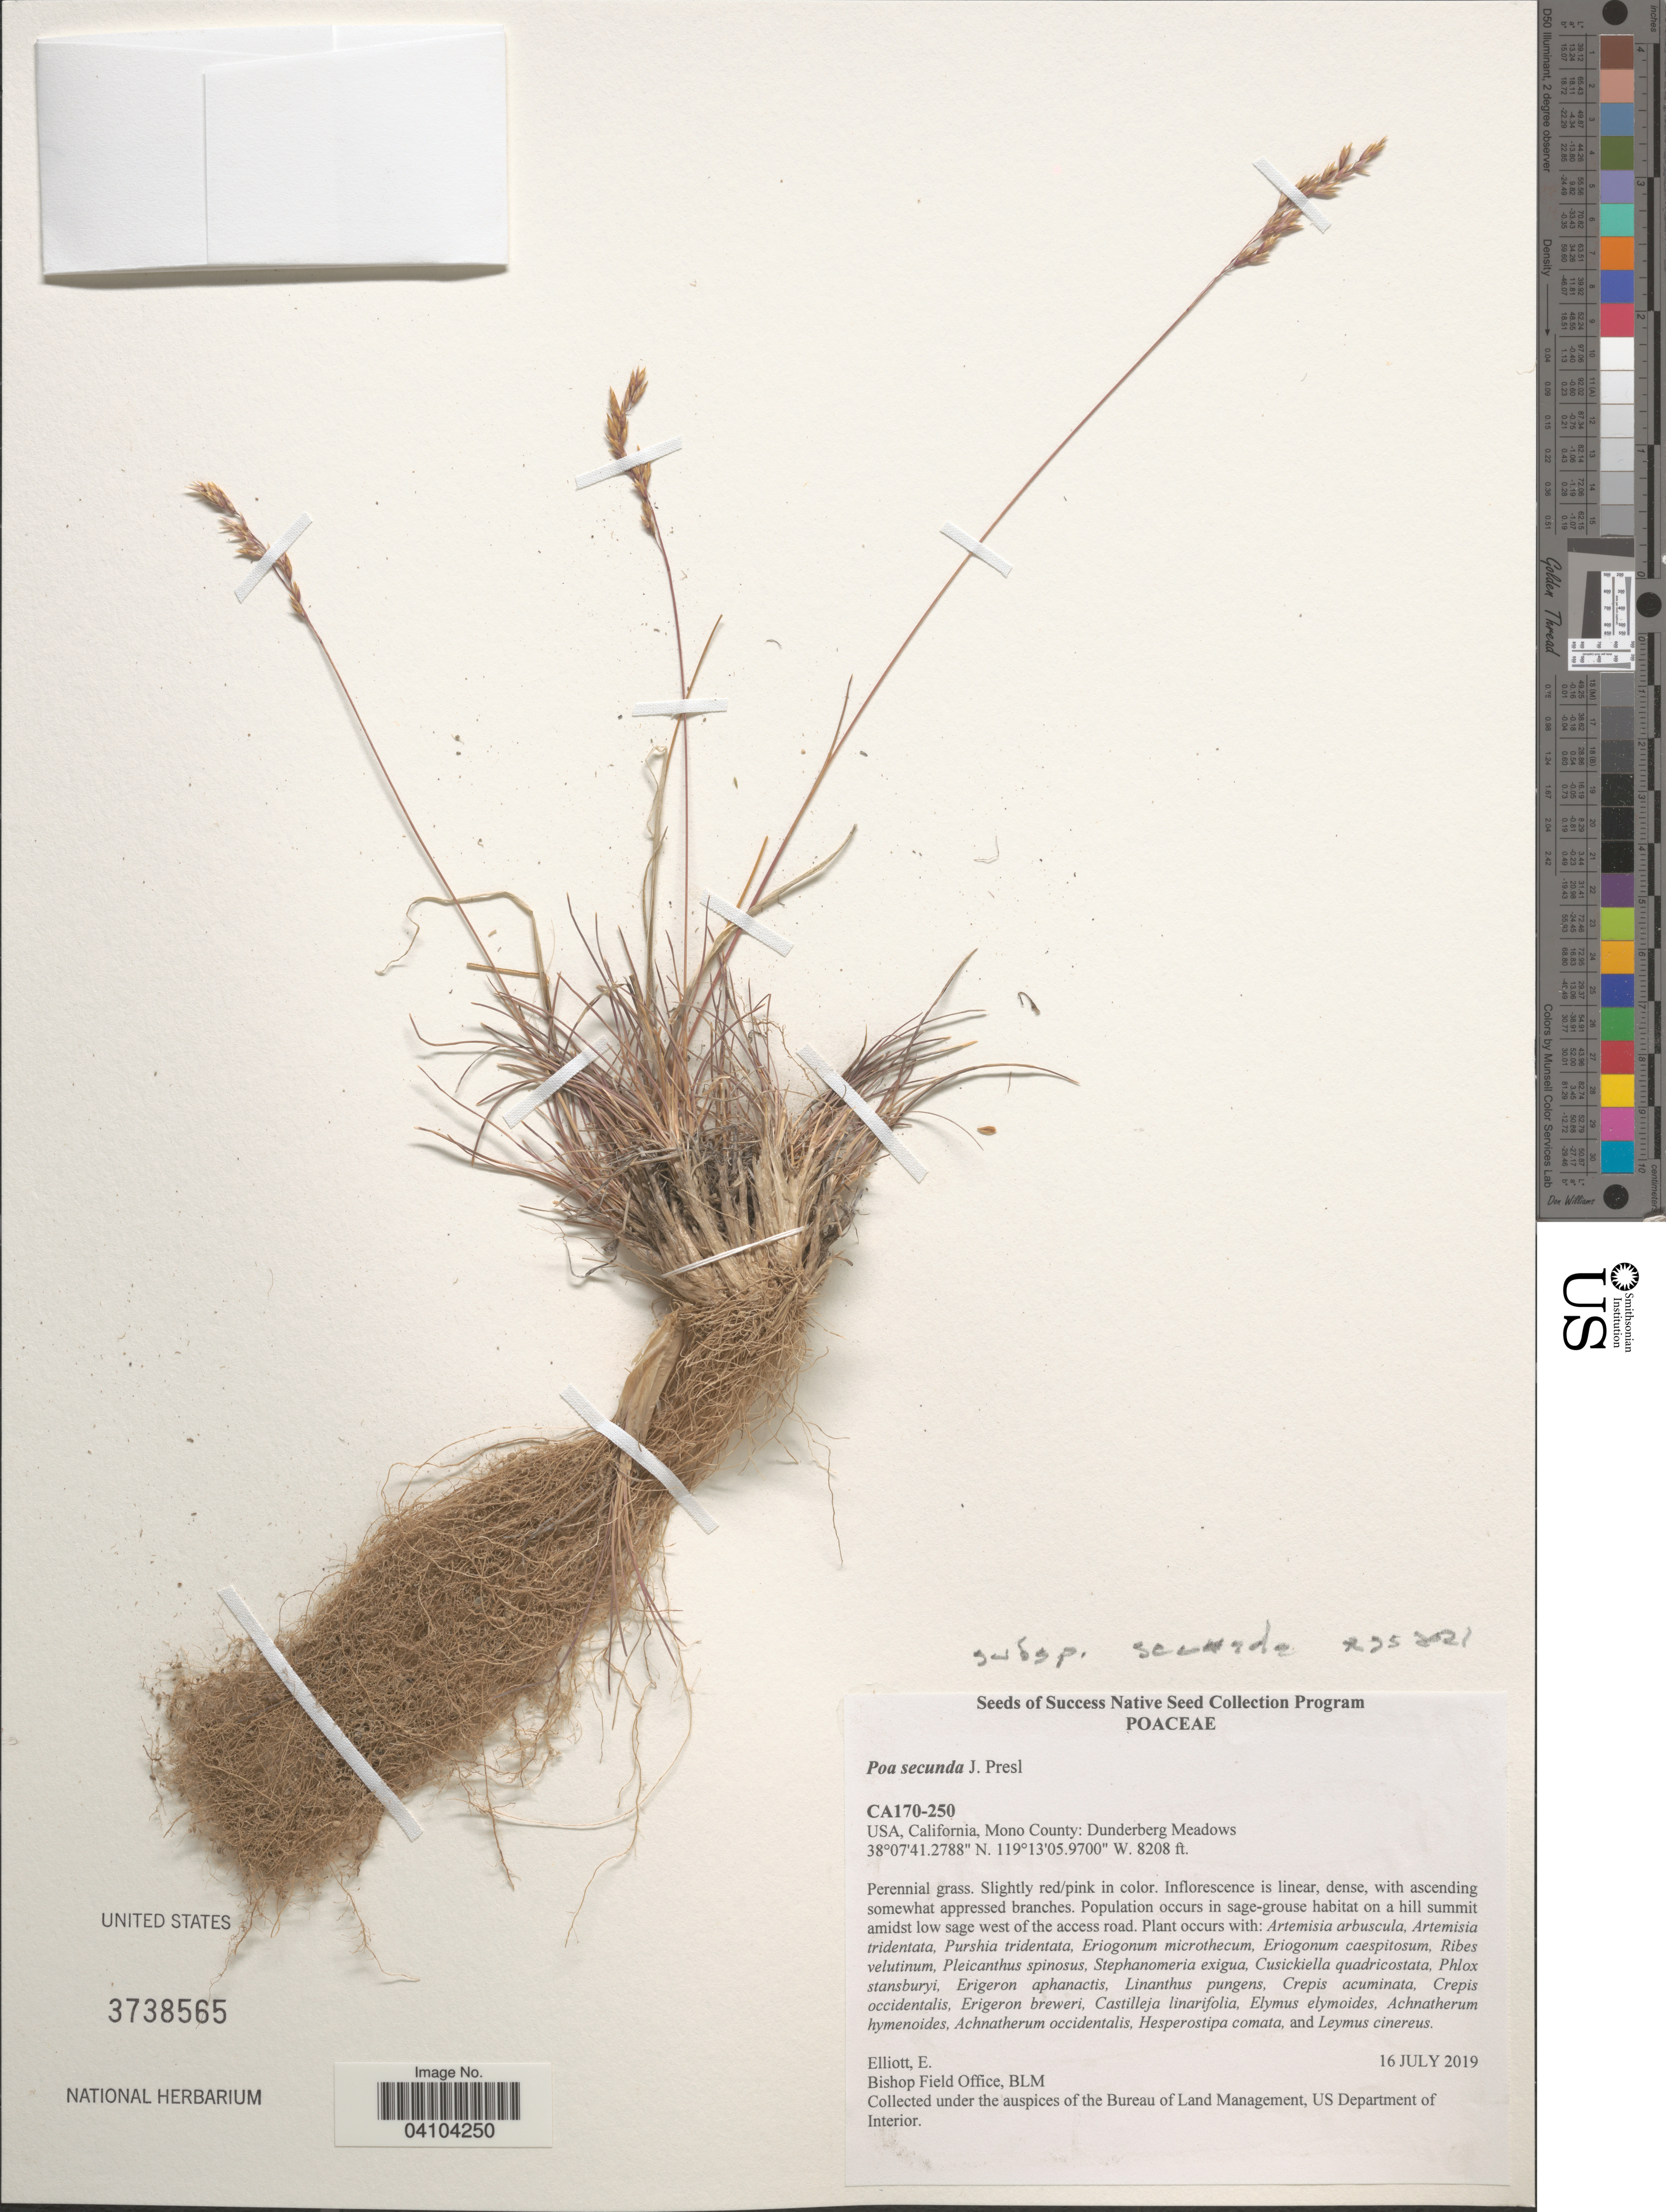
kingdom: Plantae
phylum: Tracheophyta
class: Liliopsida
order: Poales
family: Poaceae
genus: Poa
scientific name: Poa secunda subsp. secunda var. secunda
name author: J. Presl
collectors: E. Elliott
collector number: CA170-250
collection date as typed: Transcribed d/m/y: 16/7/2019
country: United States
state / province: California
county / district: Mono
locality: Mono County: Dunderberg Meadows.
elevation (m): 2502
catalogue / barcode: US 3738565